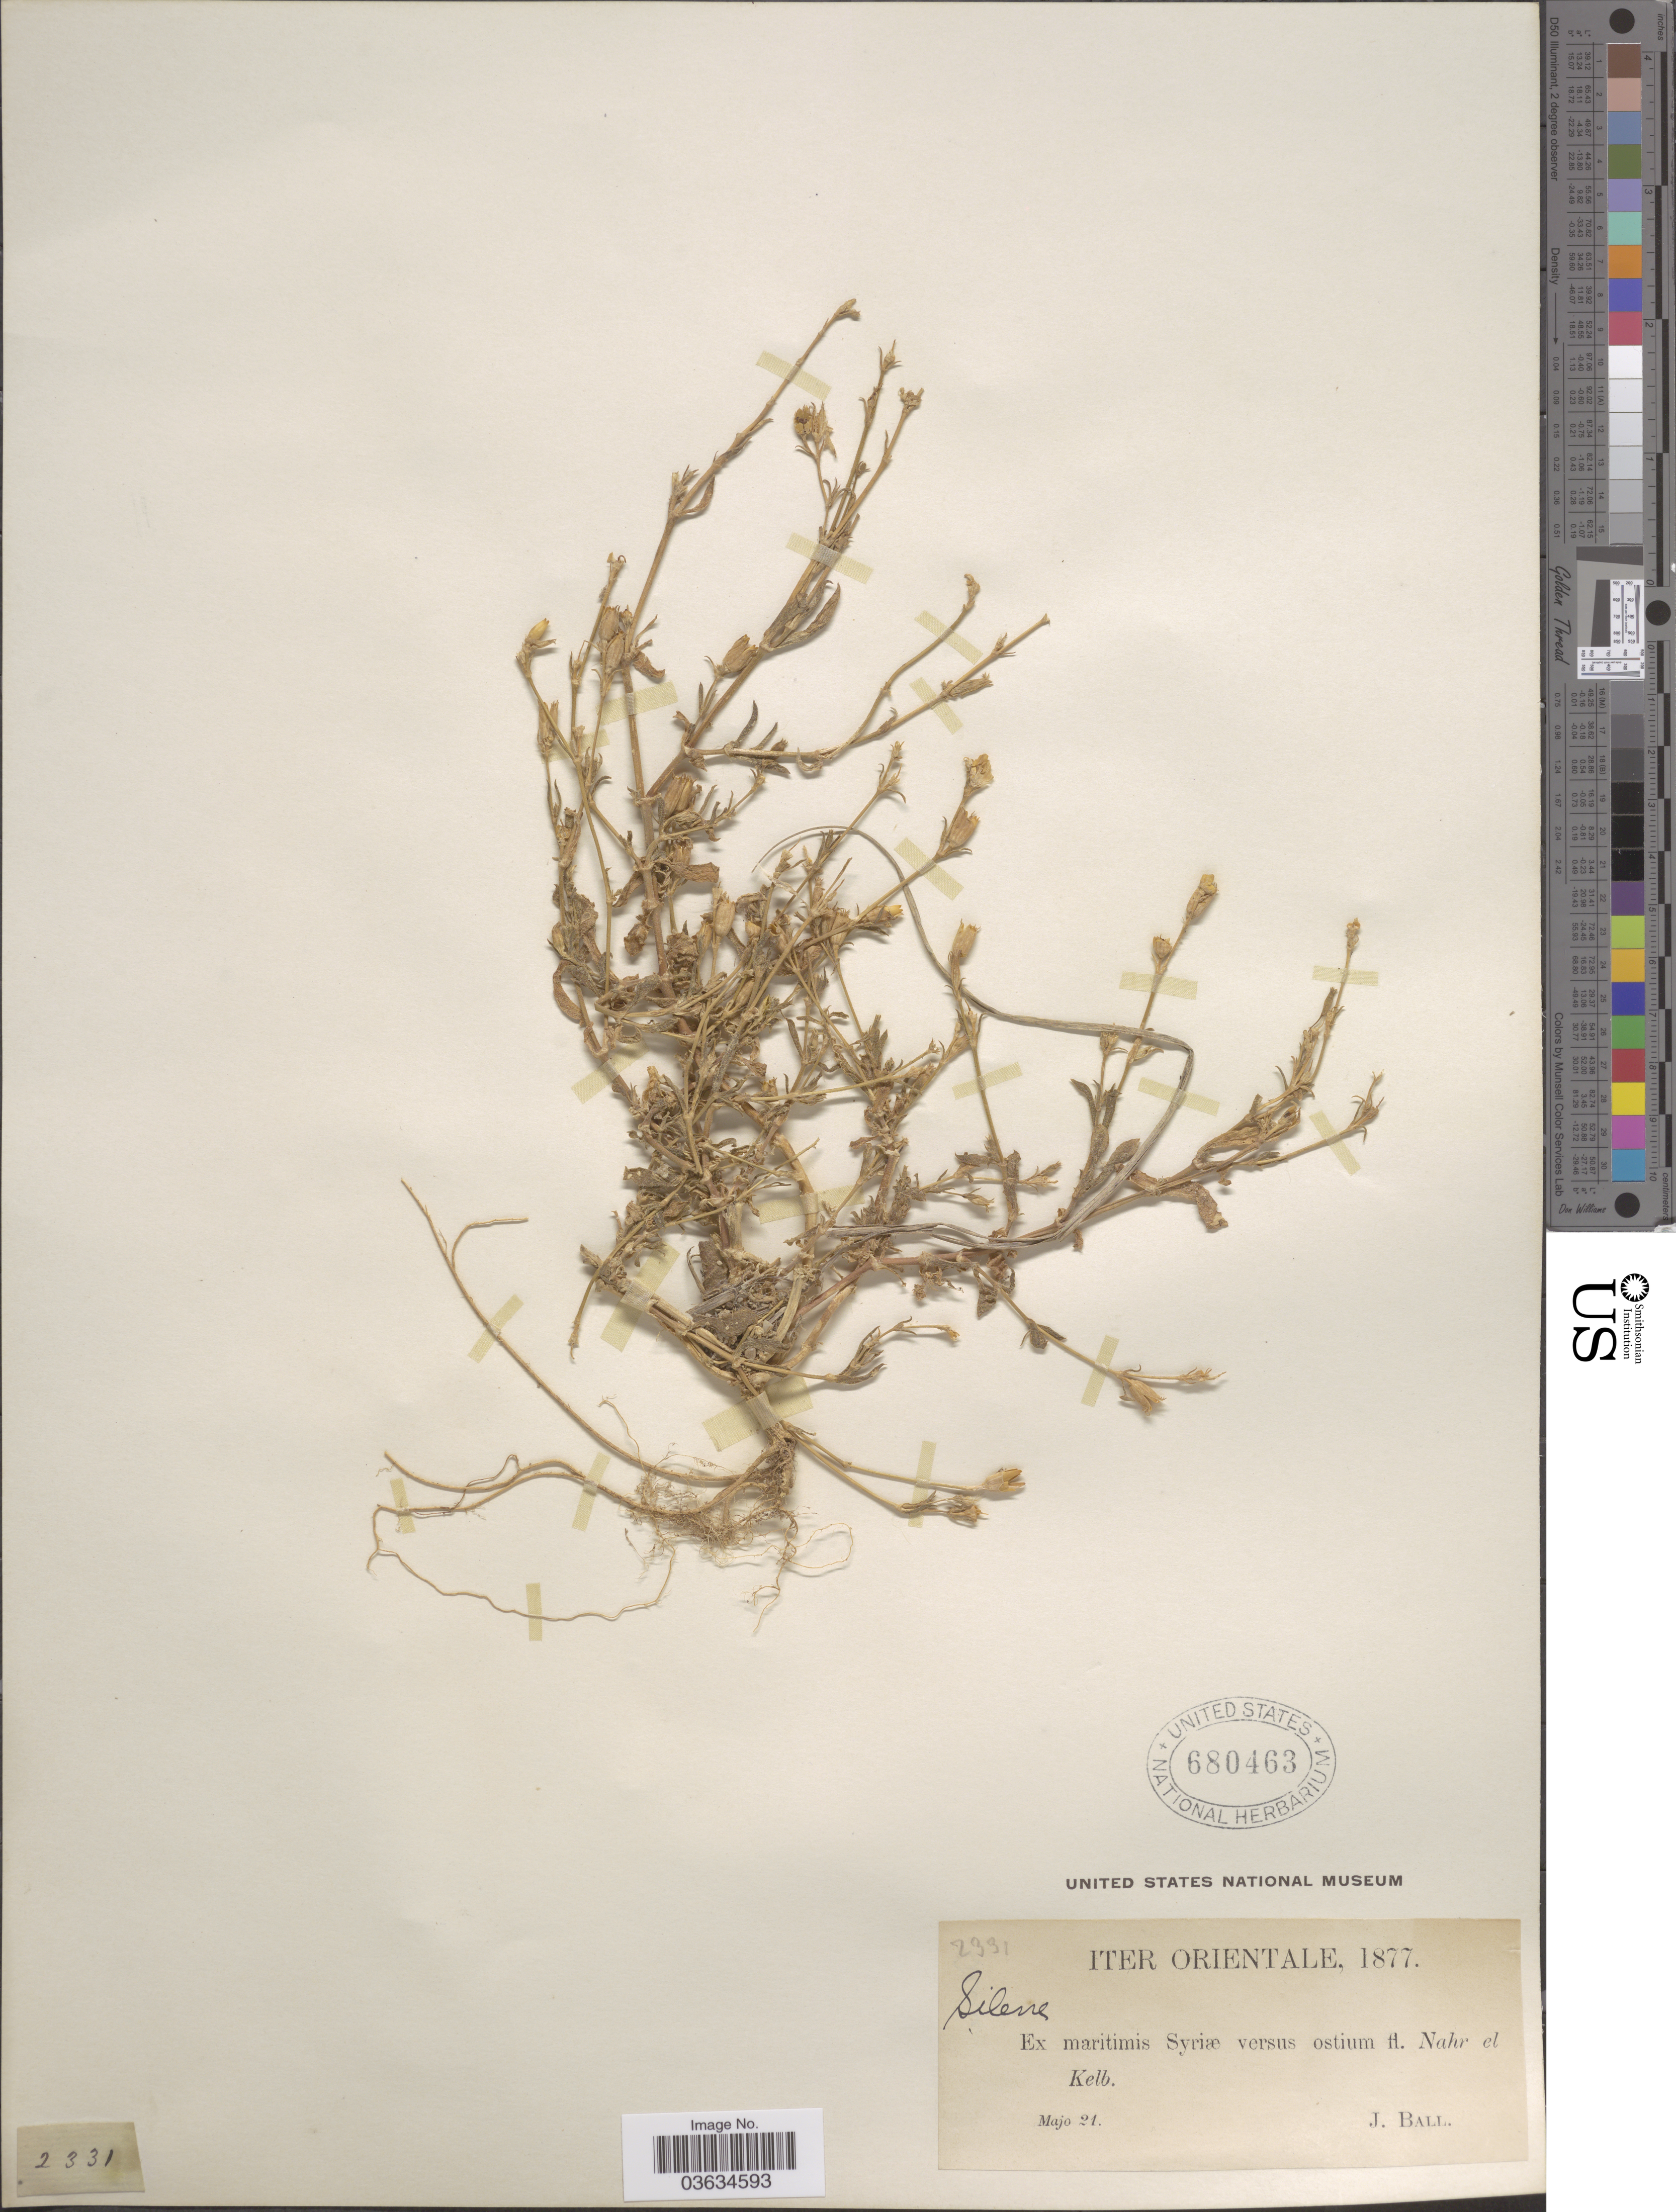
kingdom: Plantae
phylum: Tracheophyta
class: Magnoliopsida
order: Caryophyllales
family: Caryophyllaceae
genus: Silene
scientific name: Silene sp.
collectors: J. Ball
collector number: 2331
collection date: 1877-05-21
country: Syria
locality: Iter Orientale. Ex maritimis Syriæ versus ostium fl. Nahr el Kelb.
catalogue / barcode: US 680463